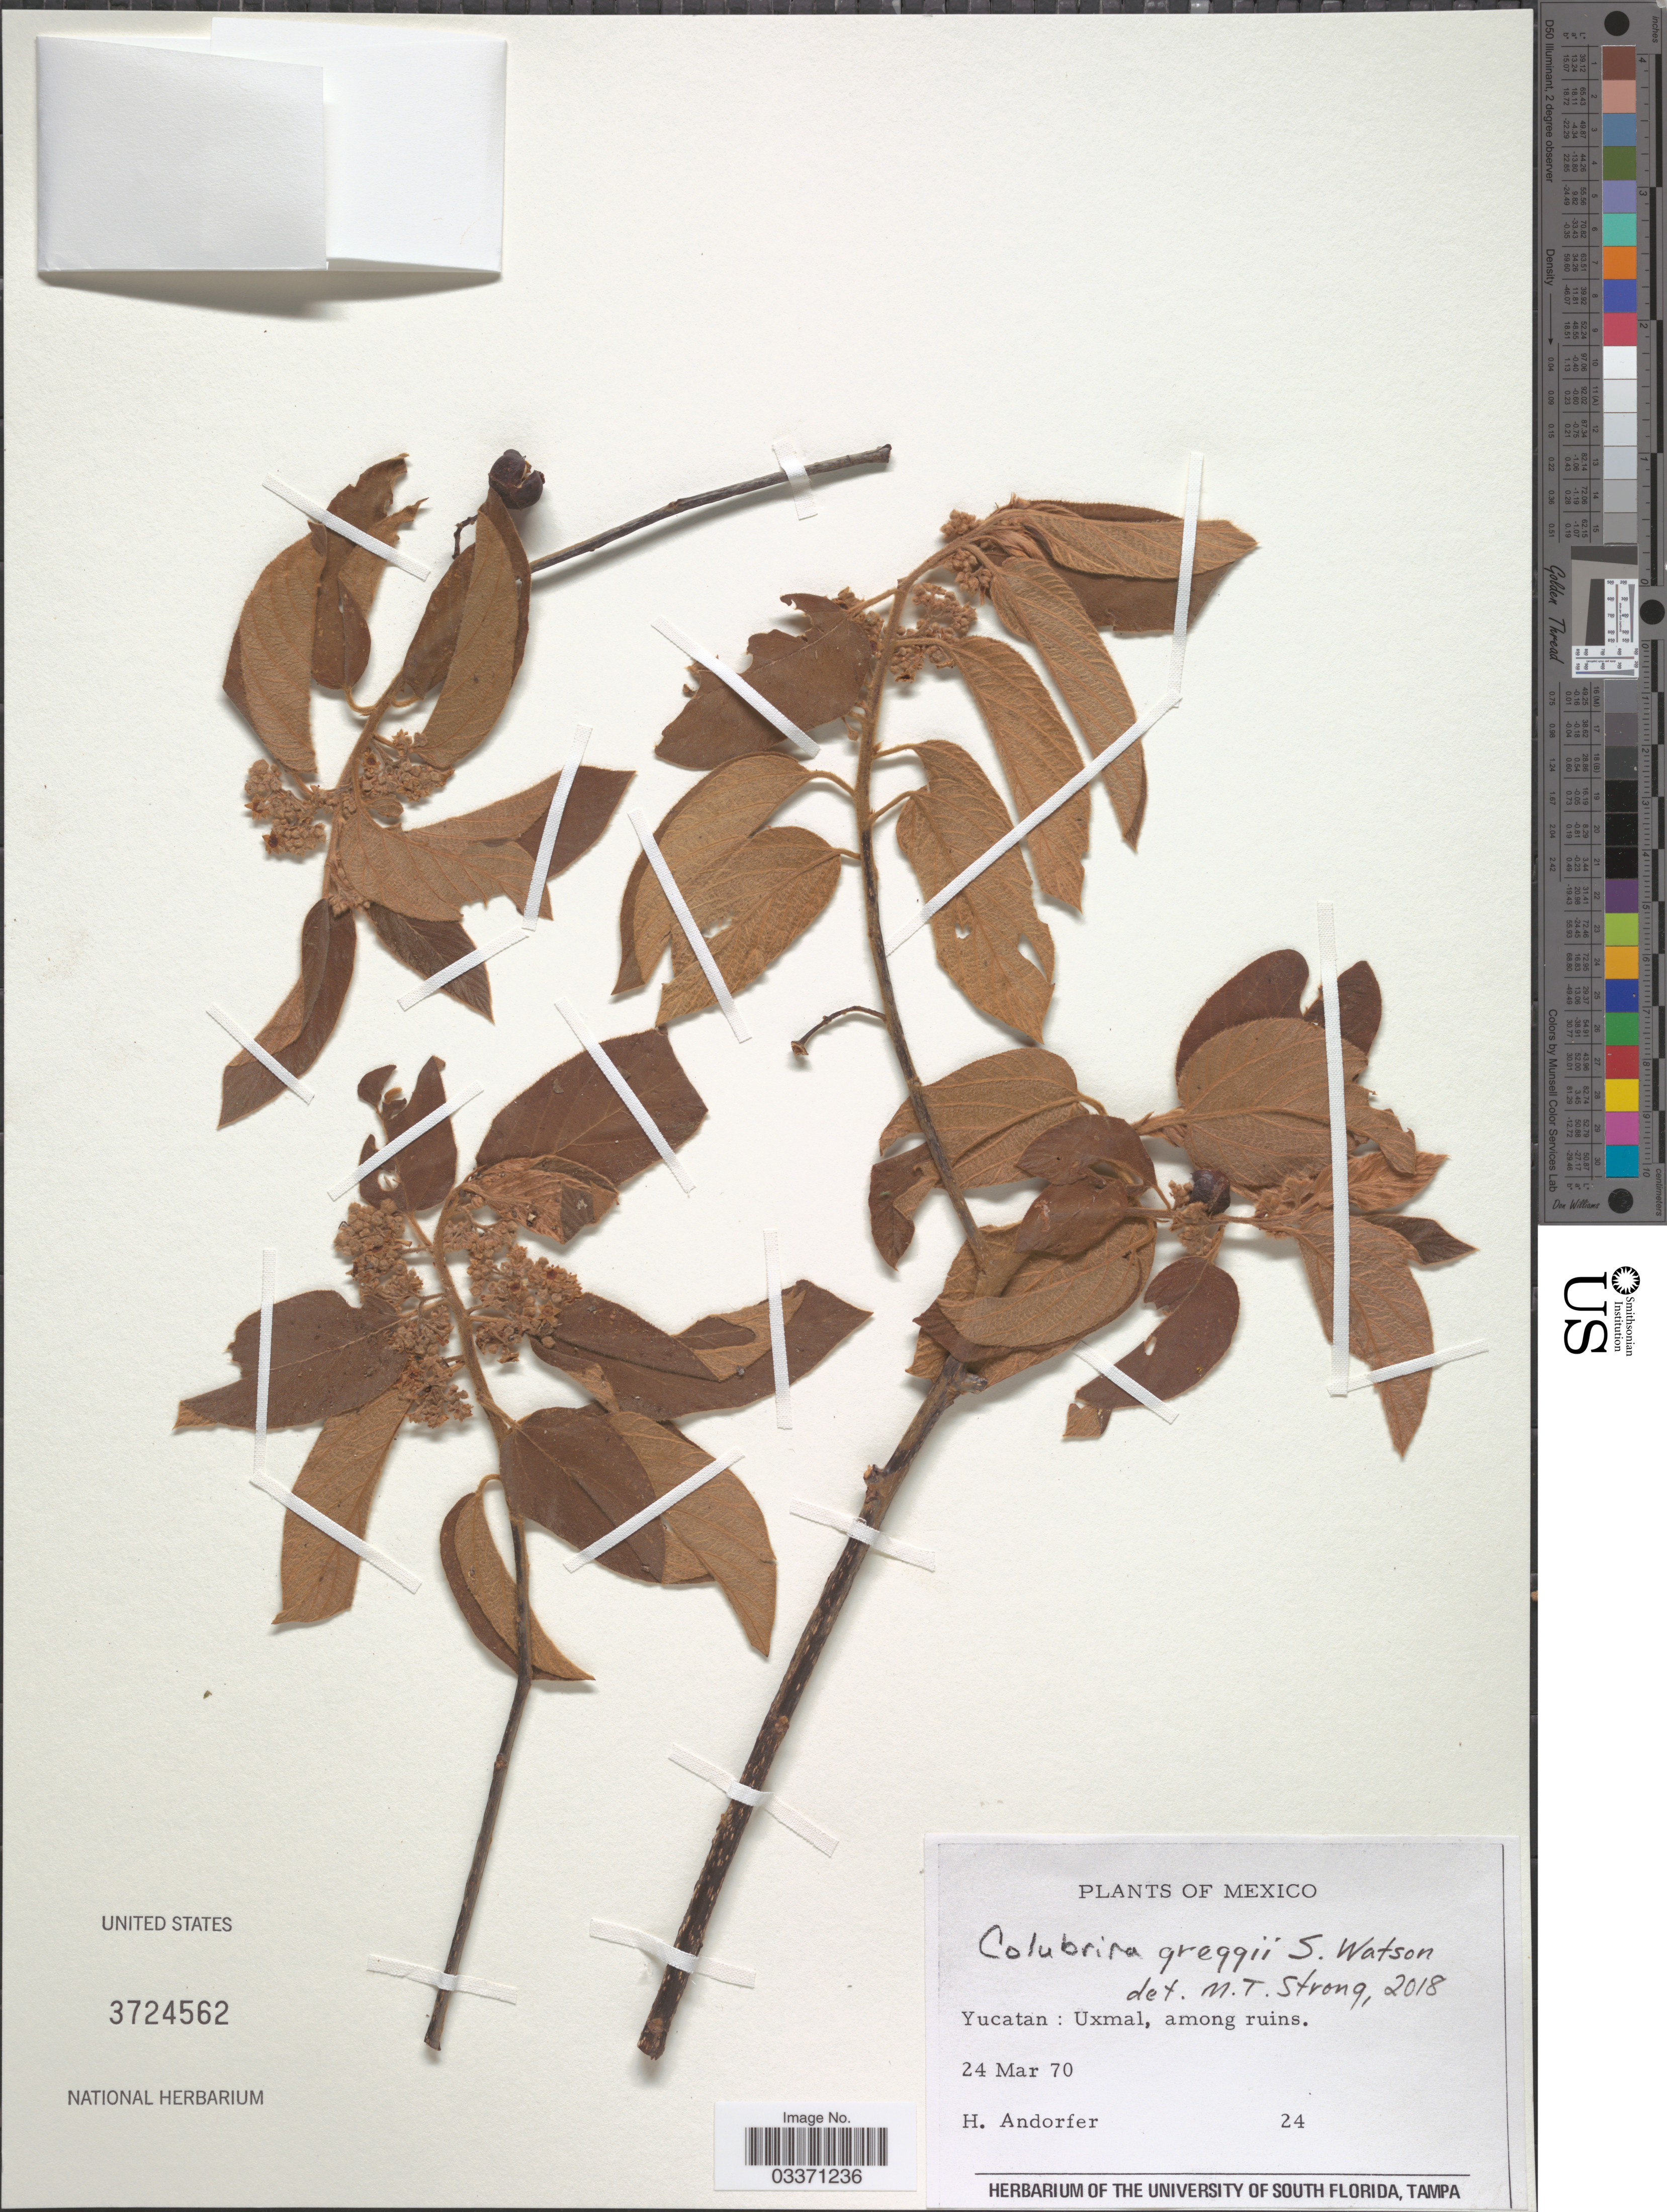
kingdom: Plantae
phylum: Tracheophyta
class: Magnoliopsida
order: Rosales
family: Rhamnaceae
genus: Colubrina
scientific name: Colubrina greggii var. greggii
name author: S. Watson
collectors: H. Andorfer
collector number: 24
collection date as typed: Transcribed d/m/y: 24/3/70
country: Mexico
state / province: Yucatán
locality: Uxmal, among ruins.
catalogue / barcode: US 3724562